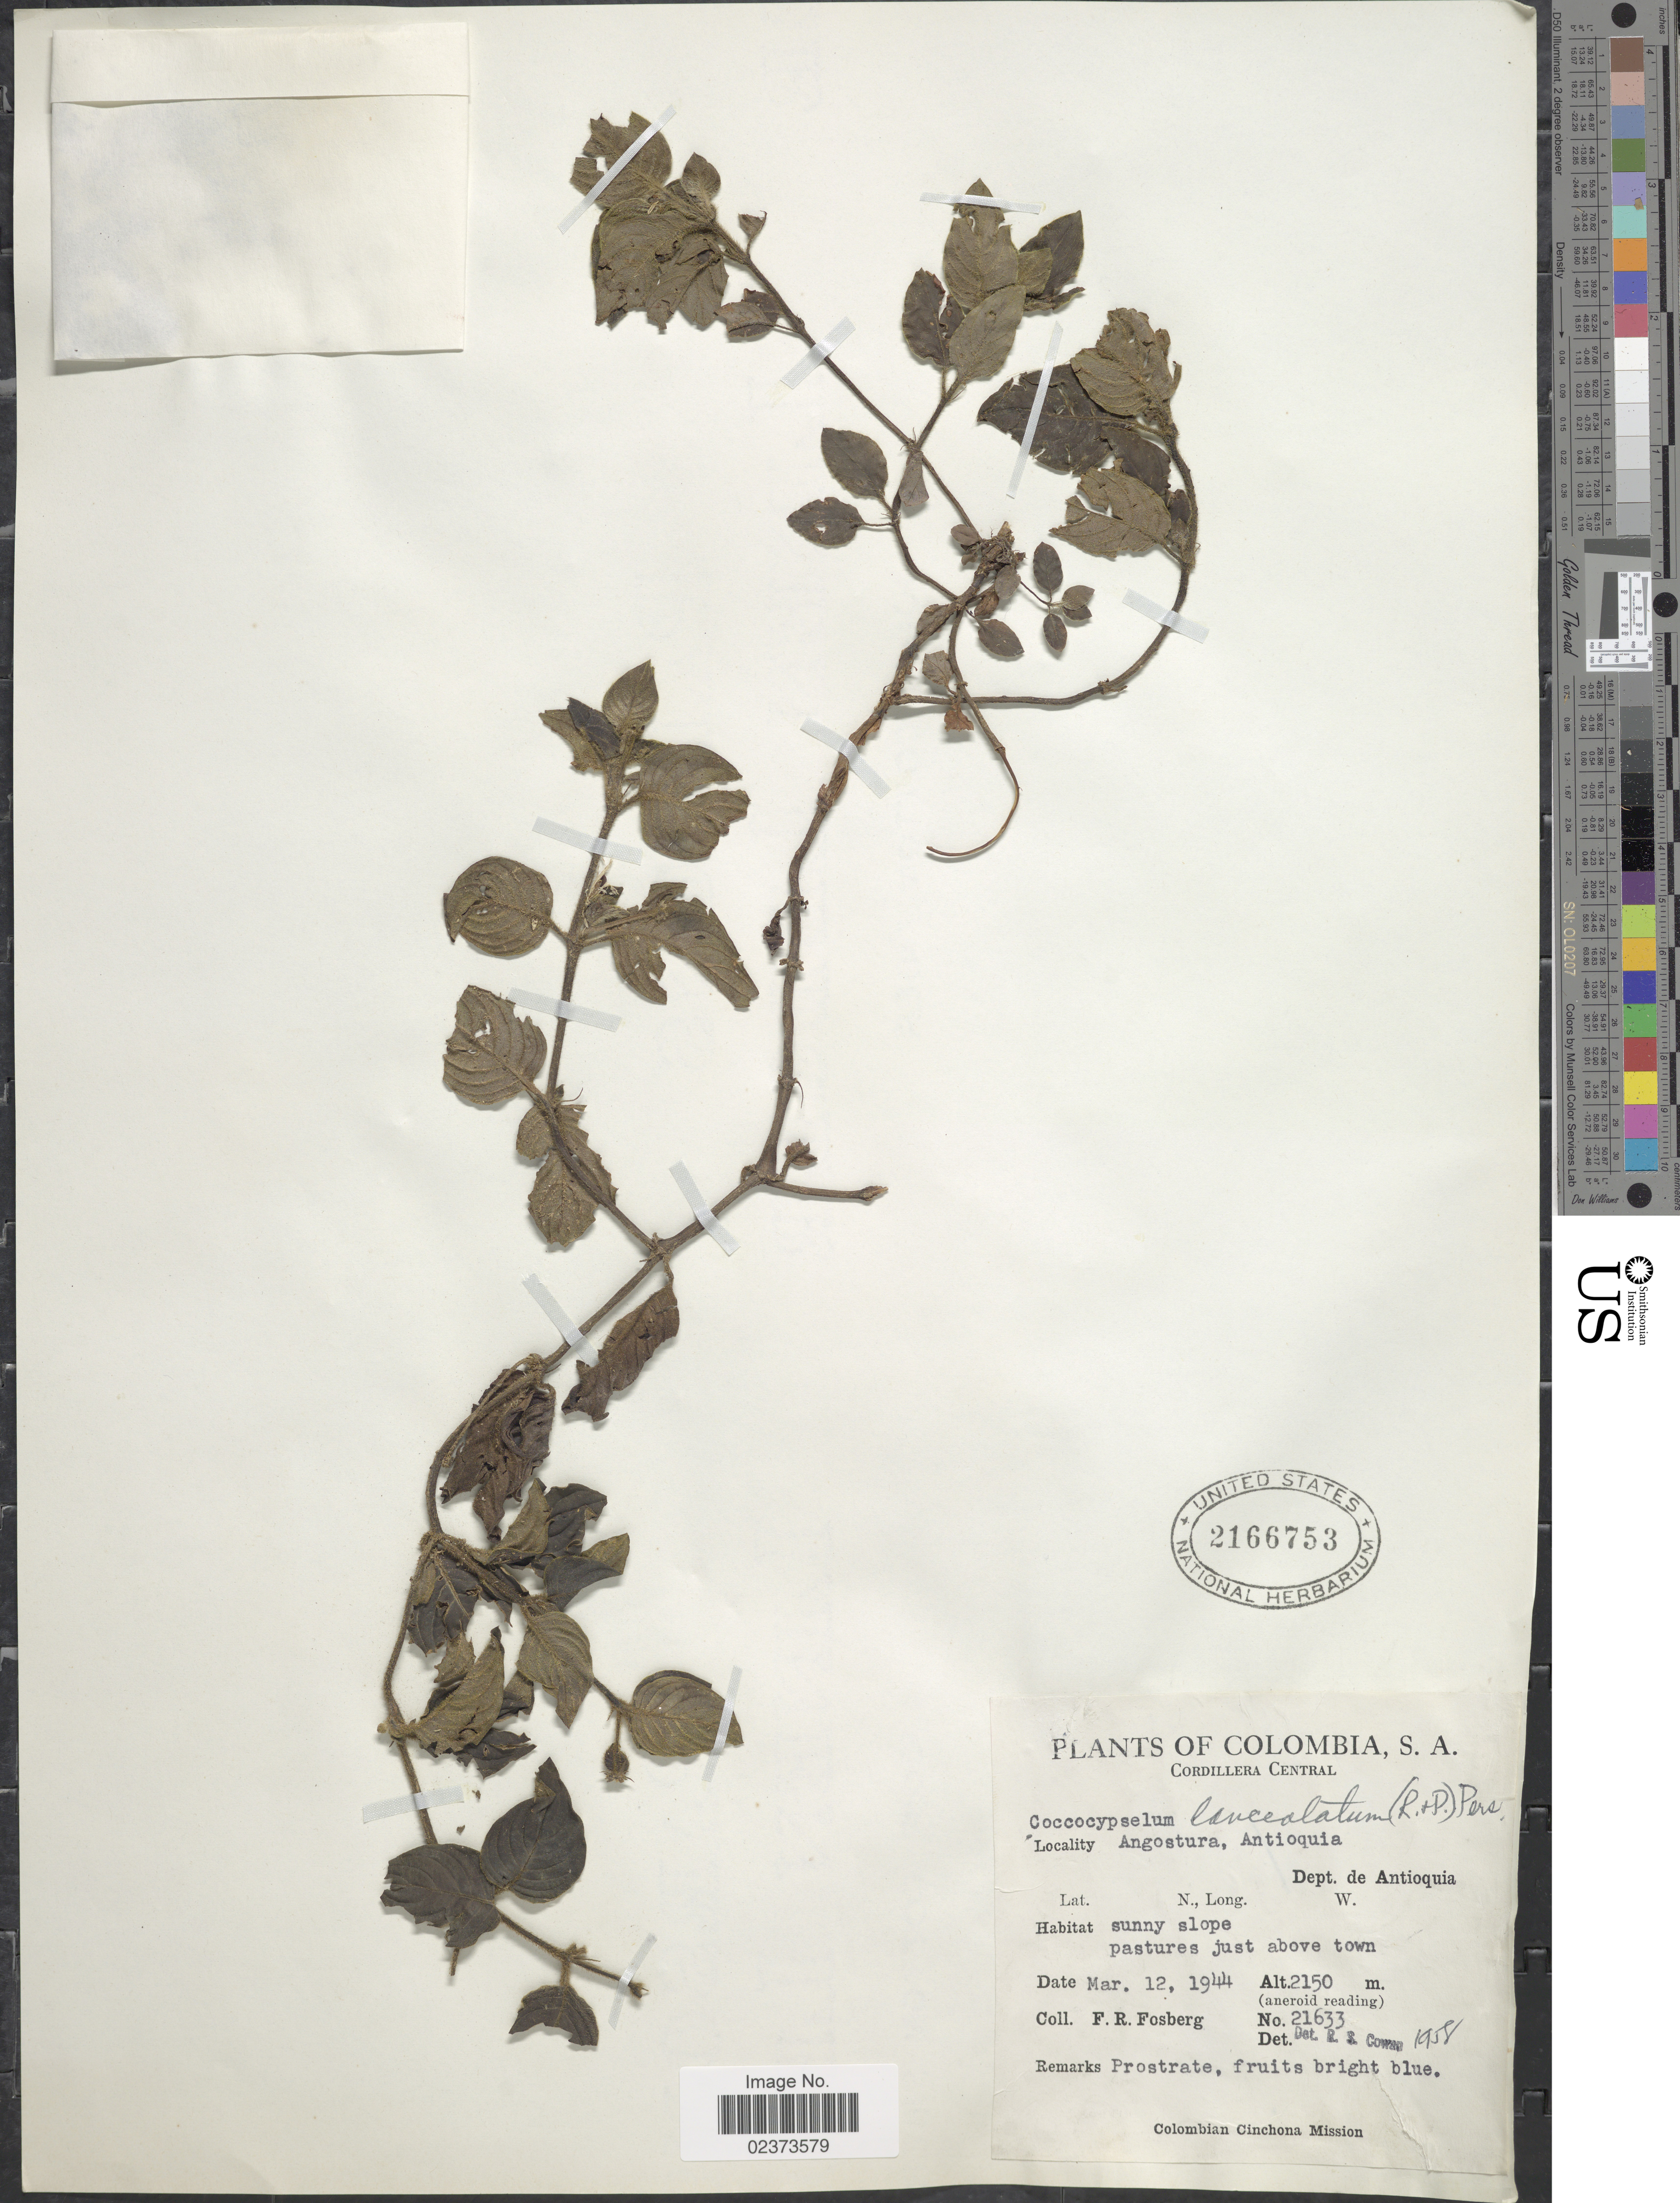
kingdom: Plantae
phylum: Tracheophyta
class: Magnoliopsida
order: Gentianales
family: Rubiaceae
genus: Coccocypselum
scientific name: Coccocypselum lanceolatum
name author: (Ruiz & Pav.) Pers.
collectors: F. R. Fosberg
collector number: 21633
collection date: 1944-03-12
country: Colombia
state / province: Antioquia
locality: Cordillera Oriental, Angostura, Antioquia, Dept. de Antioquia, sunny slope pastures just above town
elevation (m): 2150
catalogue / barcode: US 2166753